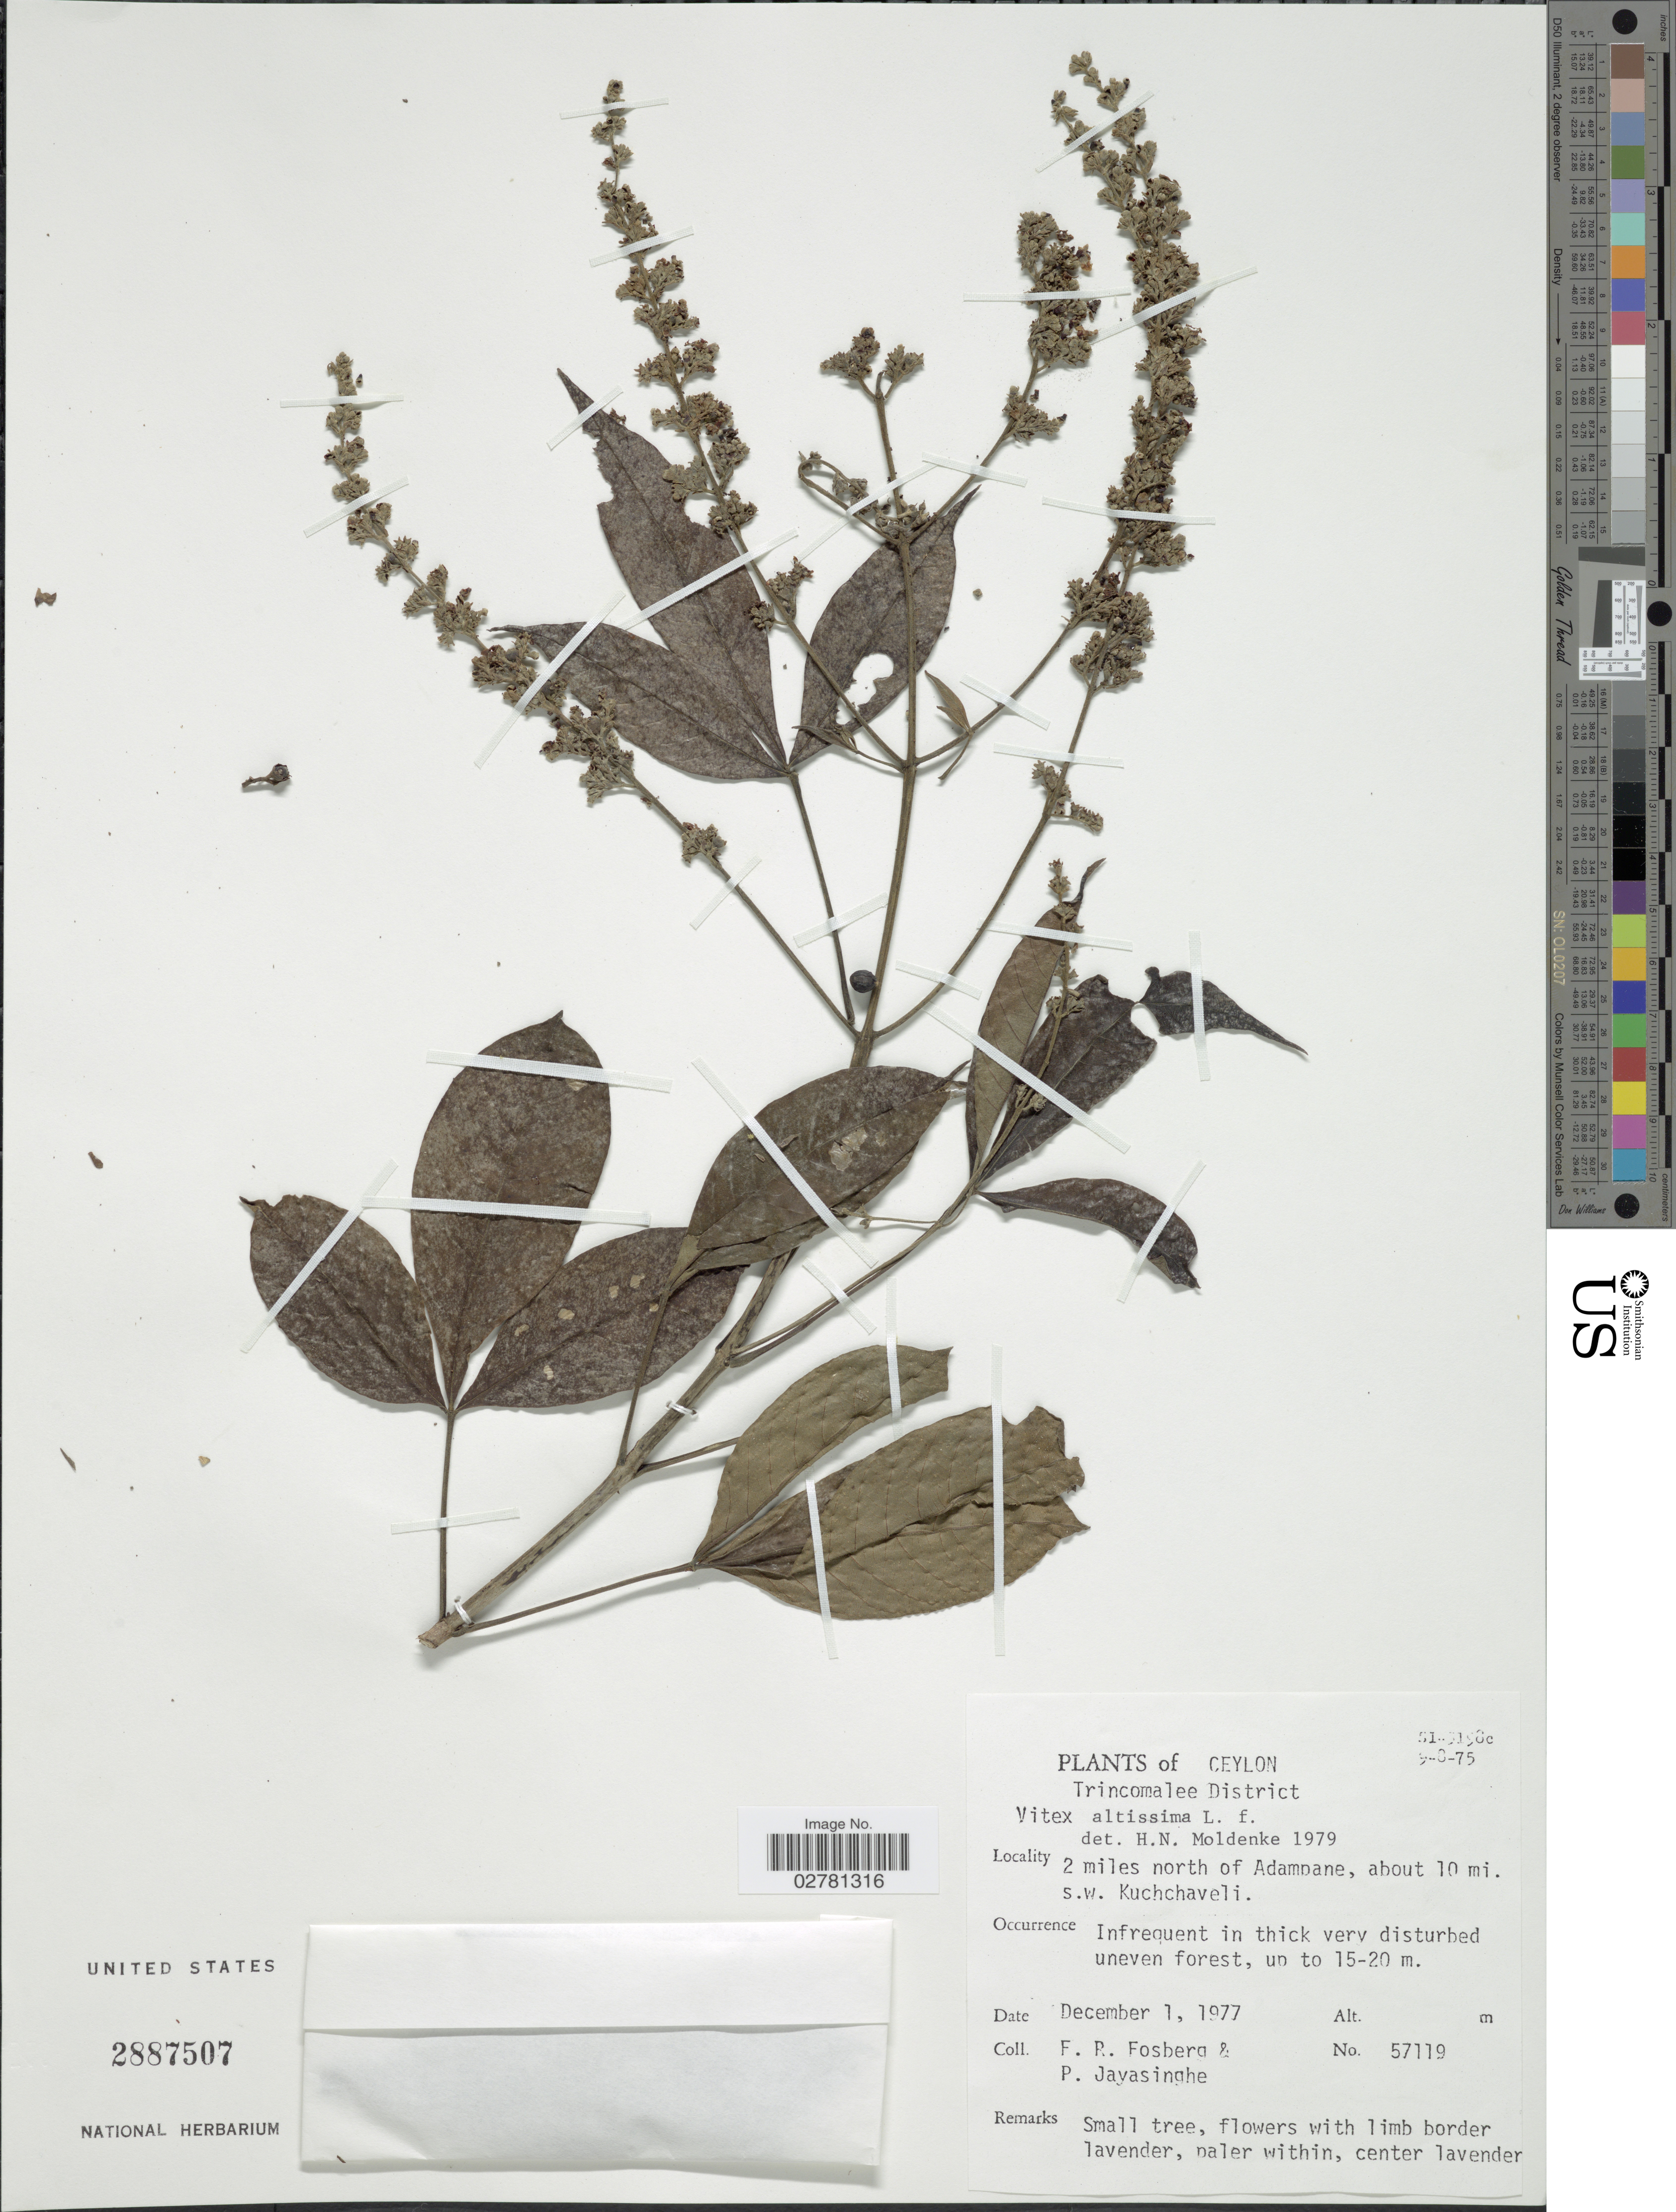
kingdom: Plantae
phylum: Tracheophyta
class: Magnoliopsida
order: Lamiales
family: Lamiaceae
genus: Vitex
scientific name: Vitex altissima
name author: L. f.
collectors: F. R. Fosberg & P. Jayasinghe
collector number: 57119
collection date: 1977-12-01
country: Sri Lanka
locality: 2 miles north of Adampane, about 10 mi. S.W. Kuchchaveli, Trincomalee District, Ceylon.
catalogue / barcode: US 2887507